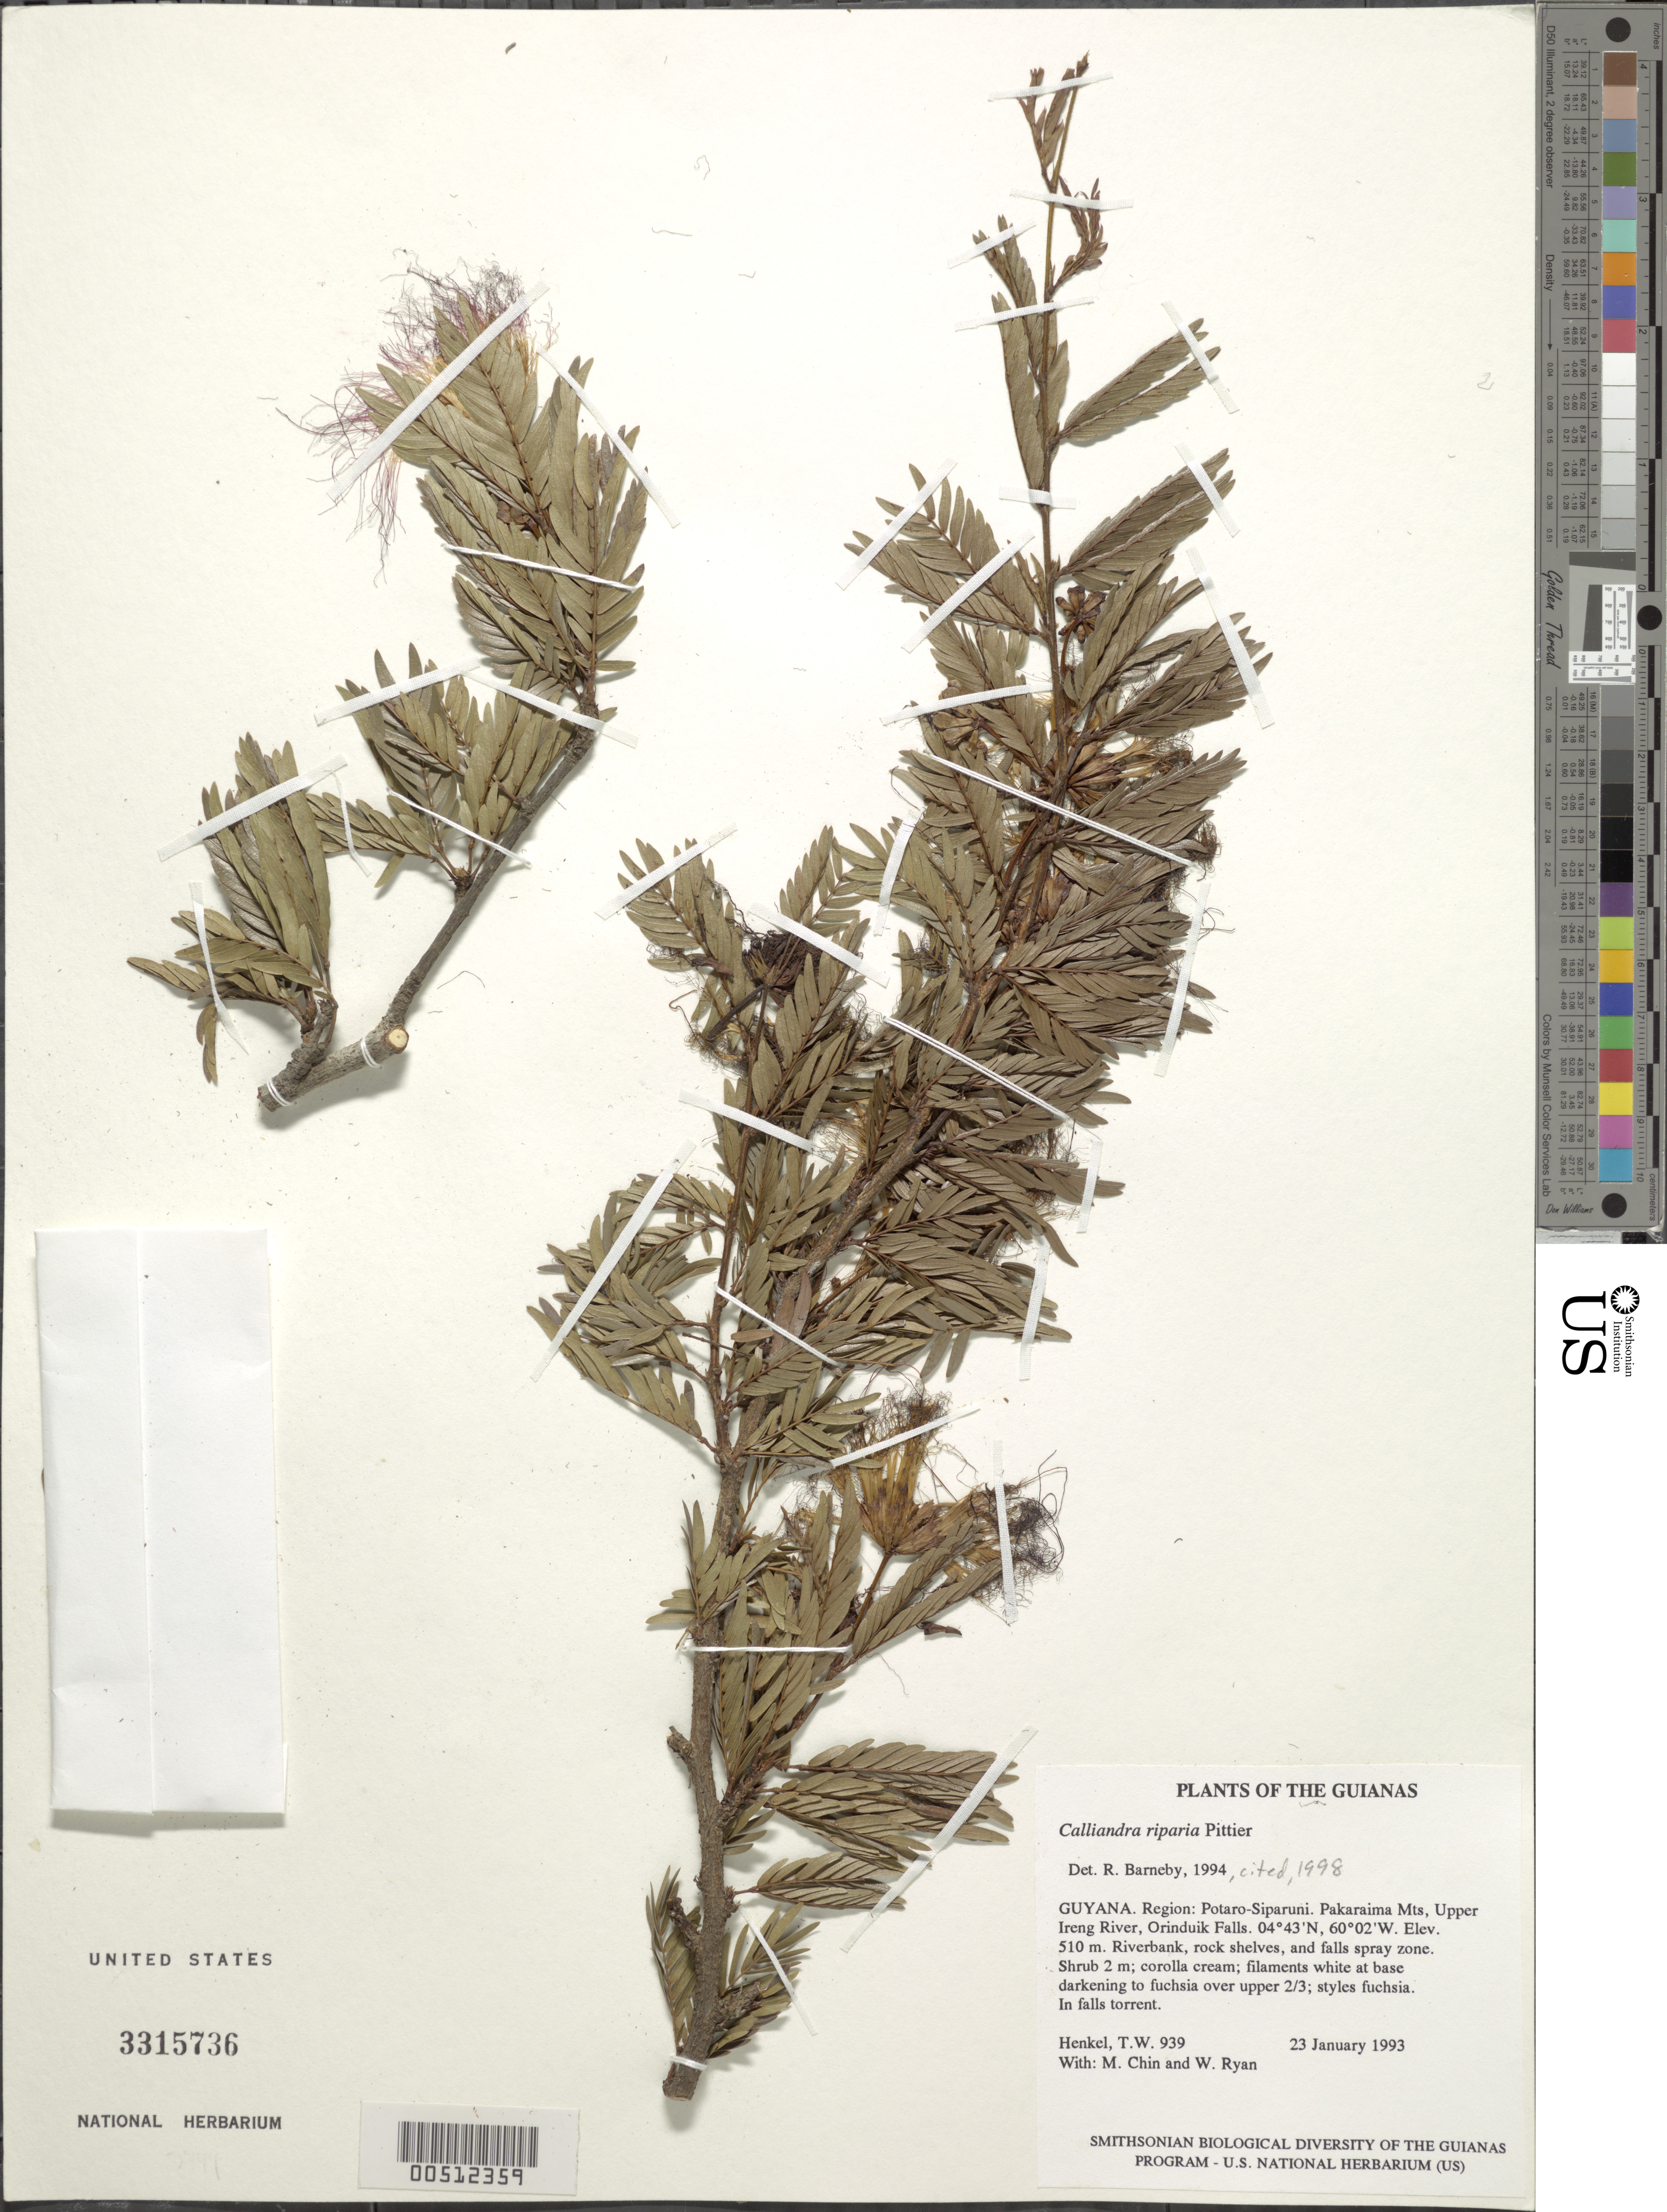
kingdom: Plantae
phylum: Tracheophyta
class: Magnoliopsida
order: Fabales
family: Fabaceae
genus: Calliandra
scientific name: Calliandra riparia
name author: Pittier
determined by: Barneby, Rupert C., (NY)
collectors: T. Henkel, M. Chin & W. Ryan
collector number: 939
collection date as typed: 23 January 1993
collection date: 1993-01-23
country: Guyana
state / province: Potaro-Siparuni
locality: Pakaraima Mts, Upper Ireng River, Orinduik Falls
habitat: Riverbank, rock shelves, and falls spray zone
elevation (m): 510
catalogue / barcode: US 3315736